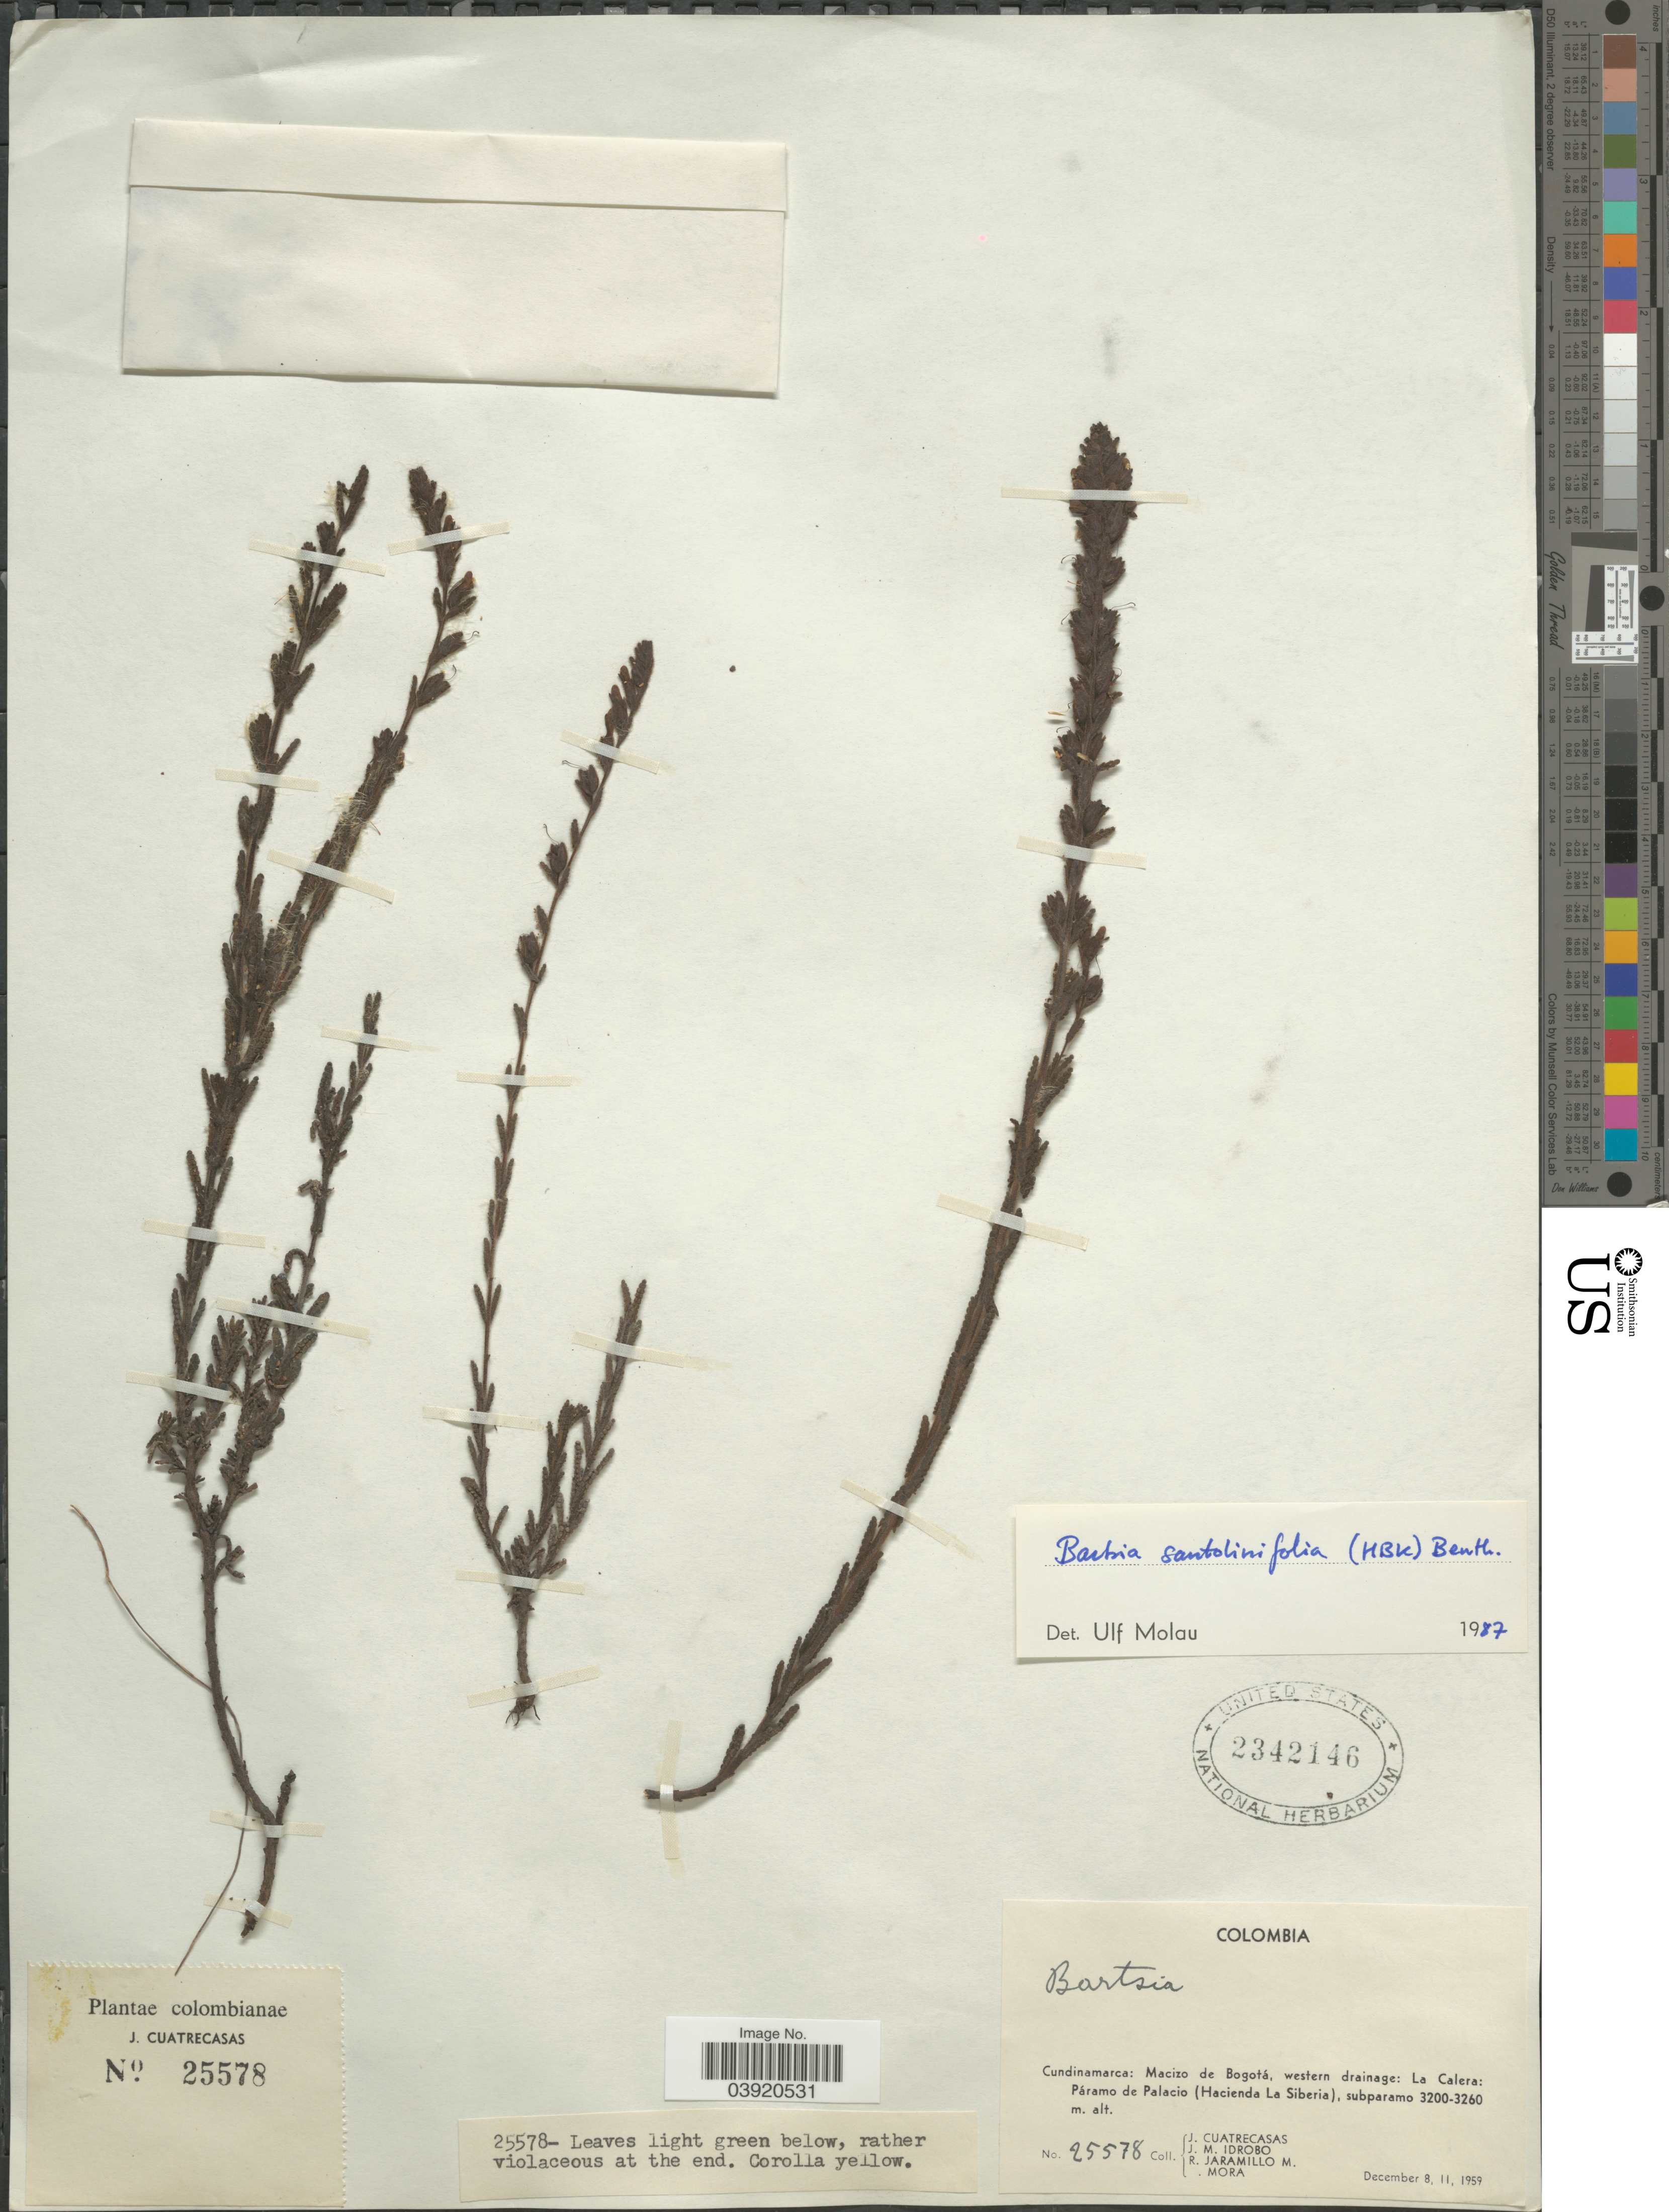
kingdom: Plantae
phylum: Tracheophyta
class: Magnoliopsida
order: Lamiales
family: Orobanchaceae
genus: Bartsia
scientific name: Bartsia santolinifolia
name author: (Kunth) Benth.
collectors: J. Cuatrecasas, J. M. Idrobo, R. Jaramillo M. & Mora, --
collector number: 25578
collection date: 1959-12-08/1959-12-11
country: Colombia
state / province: Cundinamarca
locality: Macizo de Bogotá, western drainage: La Calera: Páramo de Palacio (Hacienda La Siberia), subparamo.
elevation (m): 3200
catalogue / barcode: US 2342146